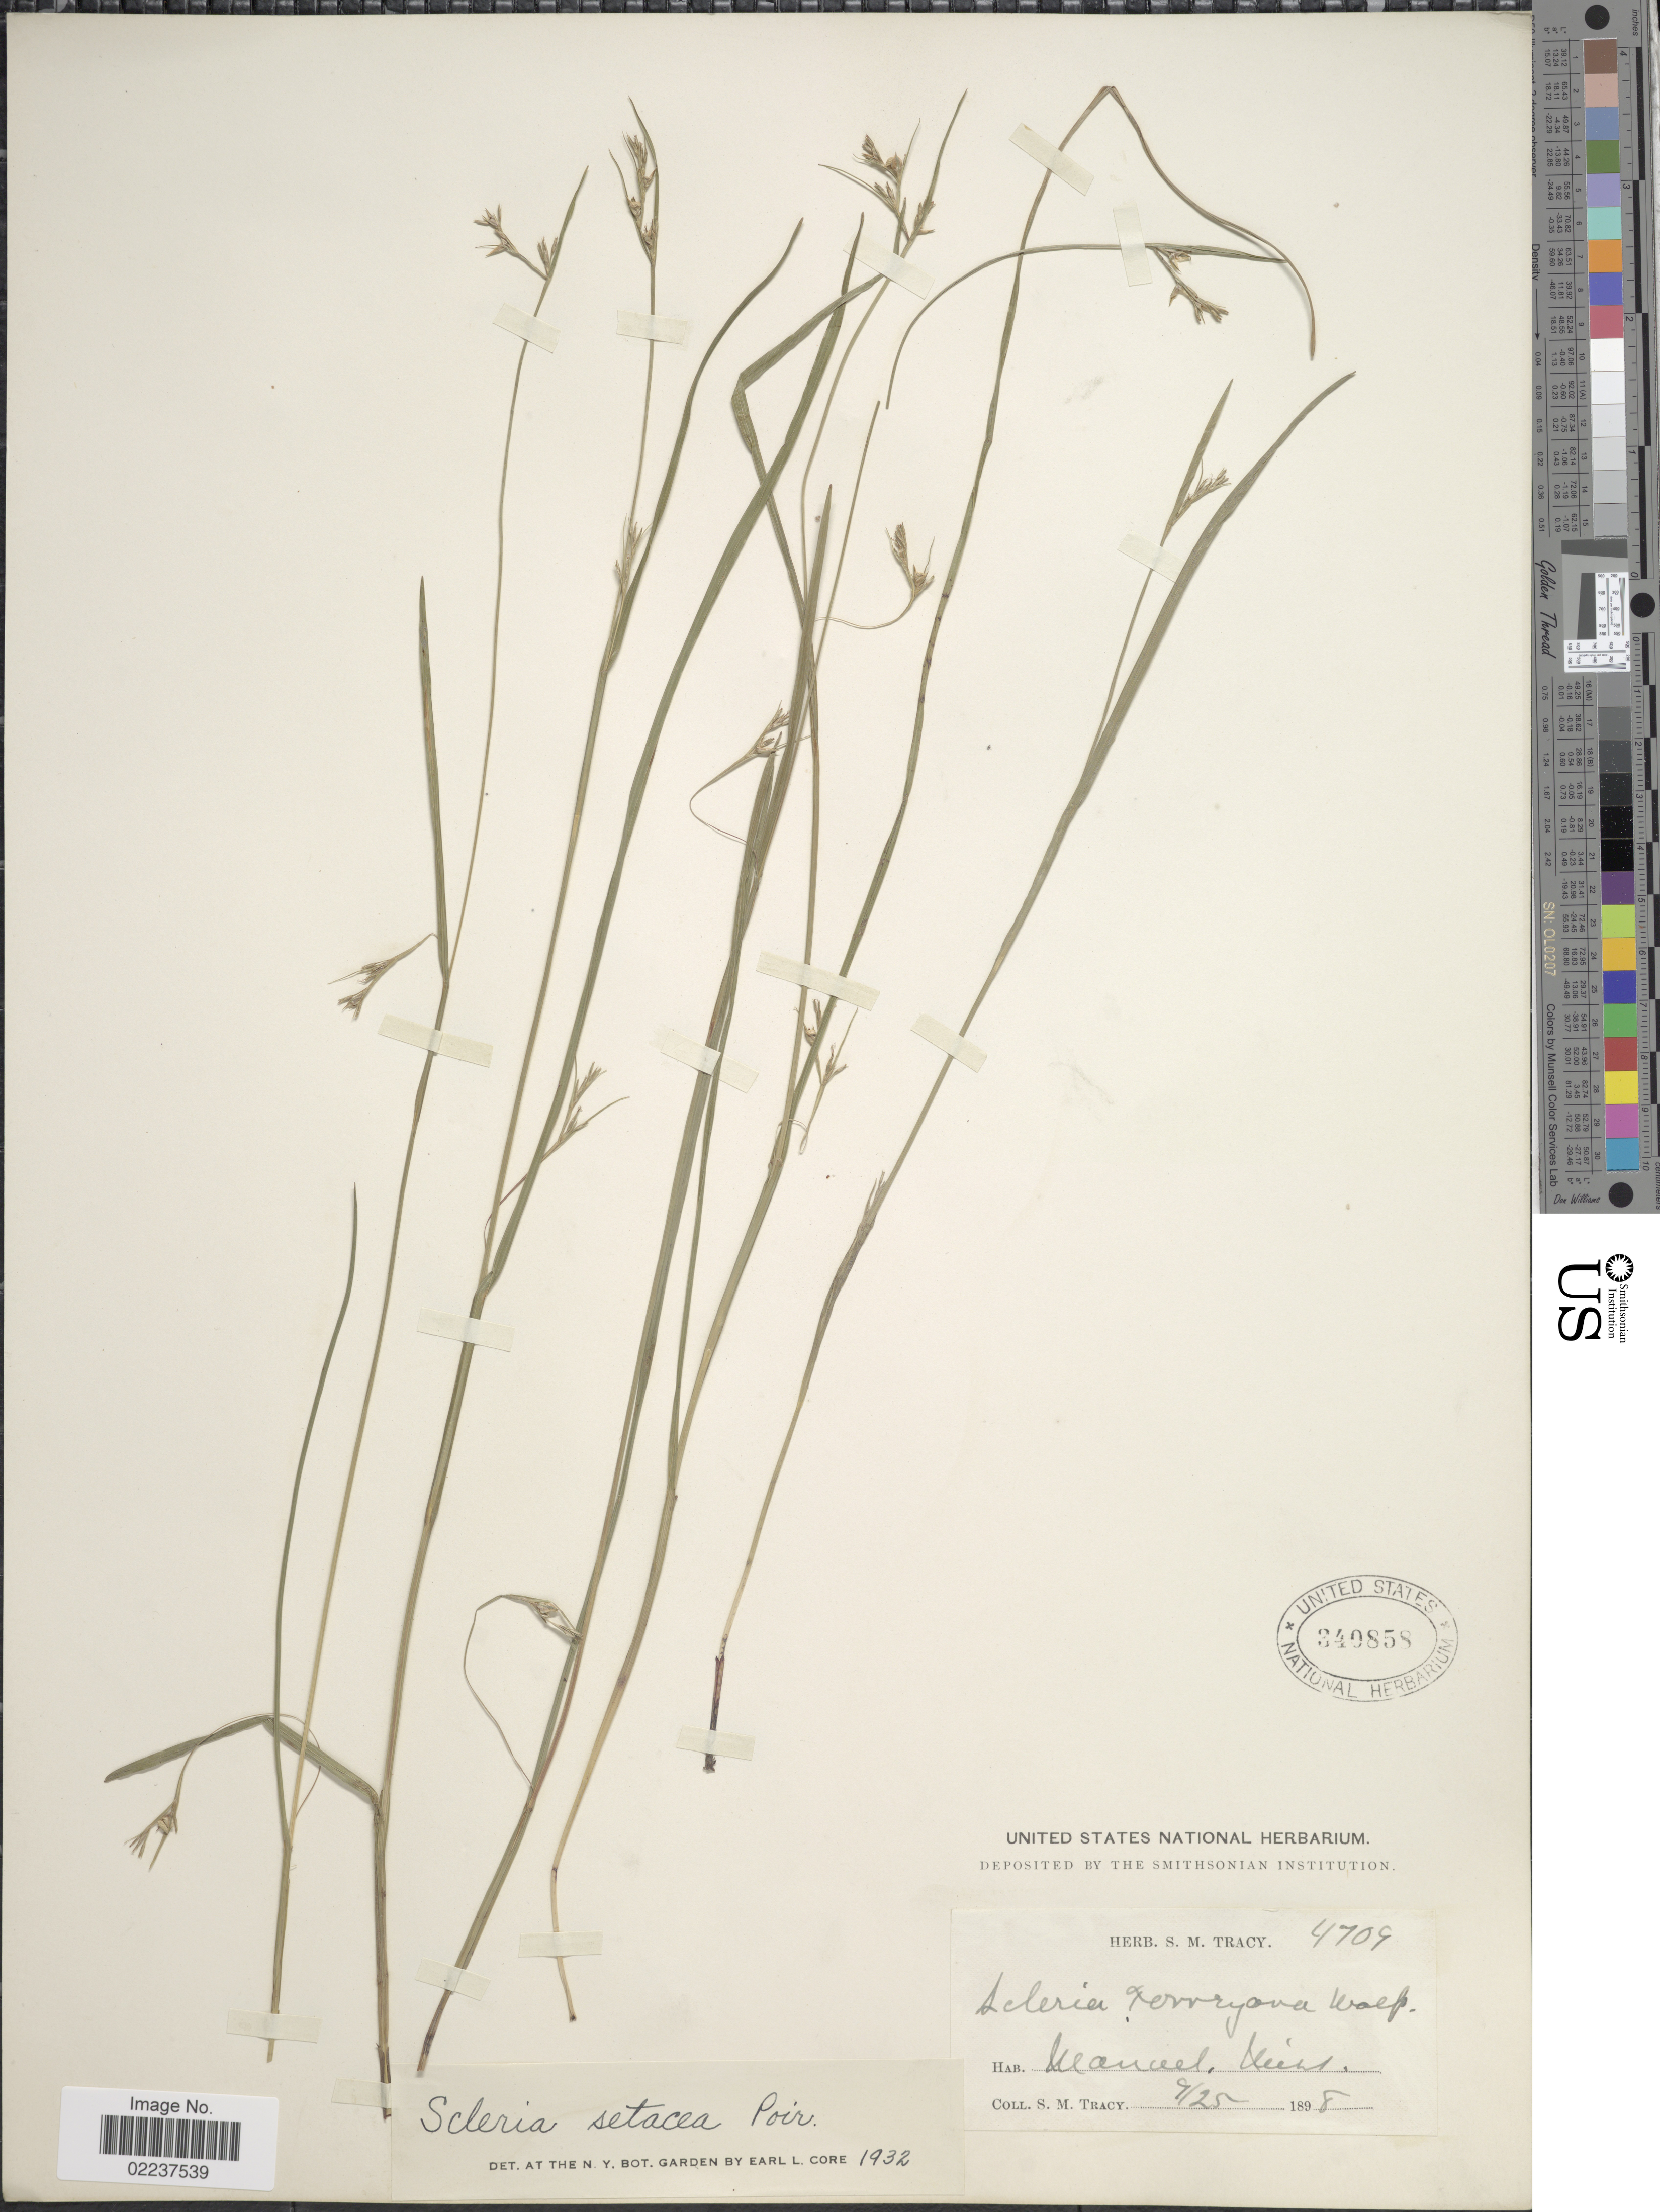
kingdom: Plantae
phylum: Tracheophyta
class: Liliopsida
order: Poales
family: Cyperaceae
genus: Scleria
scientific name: Scleria muehlenbergii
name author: Steud.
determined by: Strong, Mark T., (BOT), Smithsonian Institution - National Museum of Natural History (UNITED STATES)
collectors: S. M. Tracy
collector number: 4709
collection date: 1898-09-25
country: United States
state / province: Mississippi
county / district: Pearl River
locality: McNeill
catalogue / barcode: US 340858